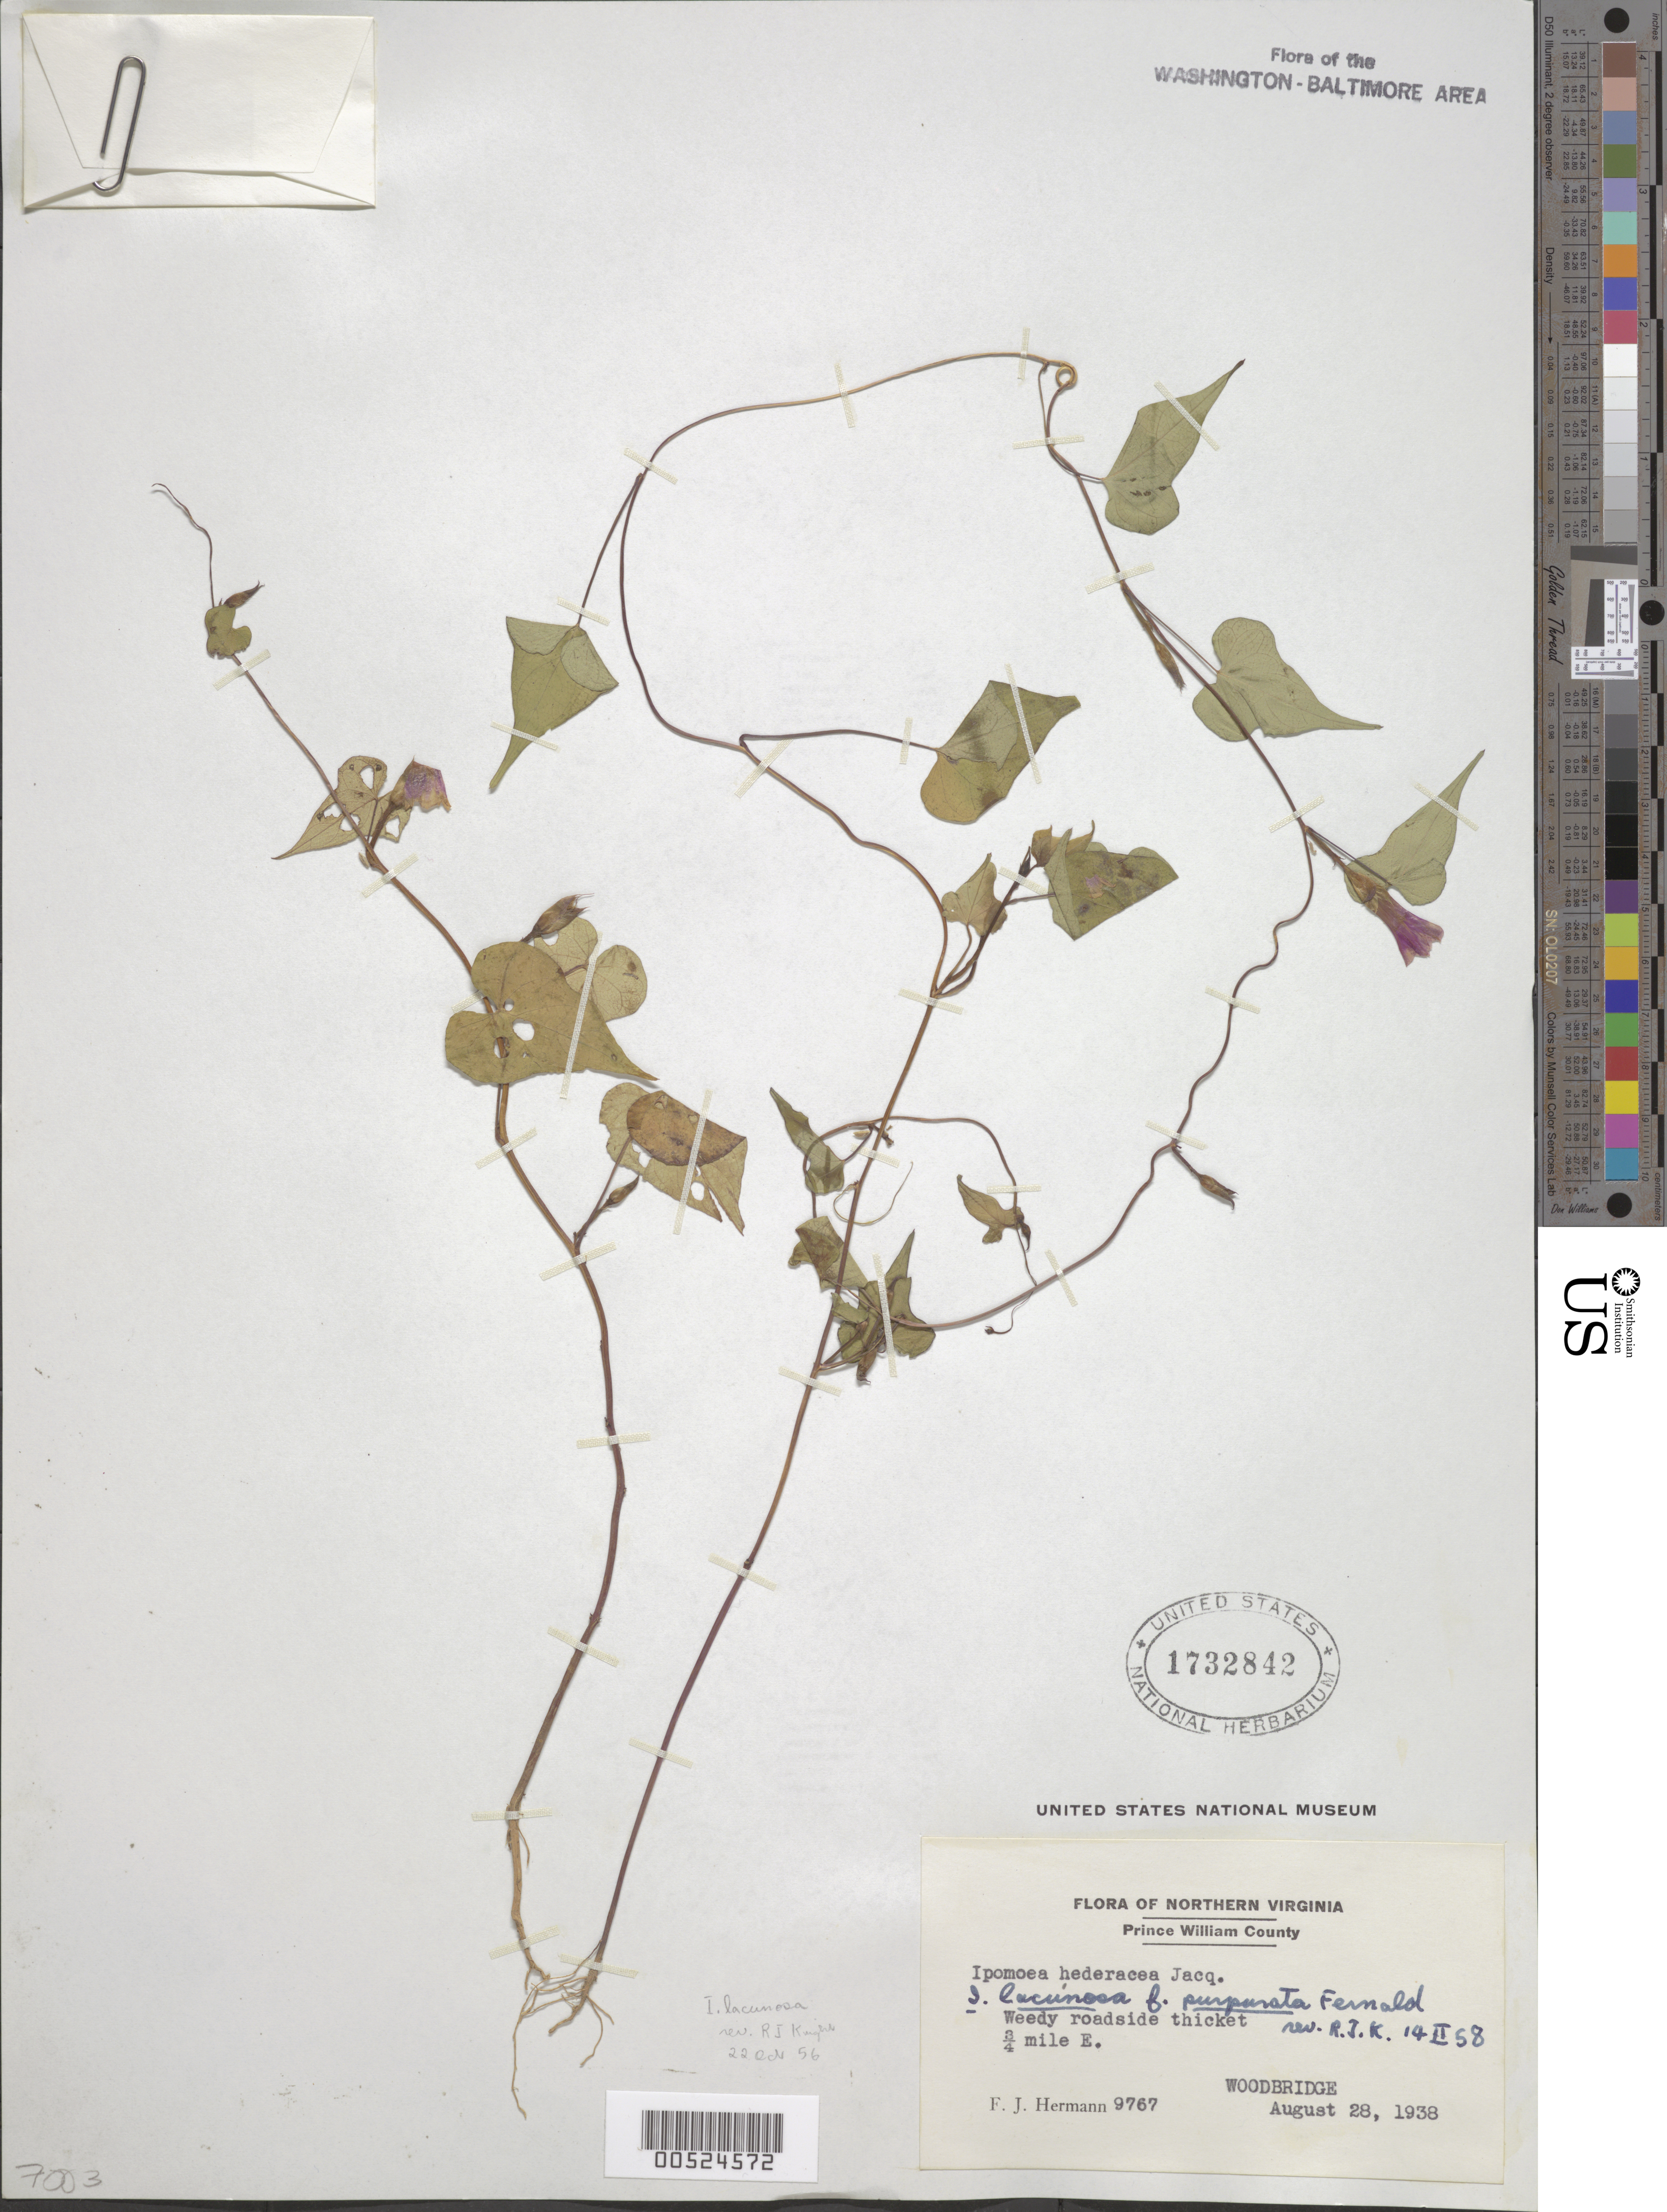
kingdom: Plantae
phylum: Tracheophyta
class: Magnoliopsida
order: Solanales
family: Convolvulaceae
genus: Ipomoea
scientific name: Ipomoea lacunosa f. purpurata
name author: Fernald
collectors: F. J. Hermann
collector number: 9767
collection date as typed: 28 Aug 1938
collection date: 1938-08-28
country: United States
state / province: Virginia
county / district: Prince William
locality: Woodbridge, 3/4 mile E Of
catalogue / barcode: US 1732842